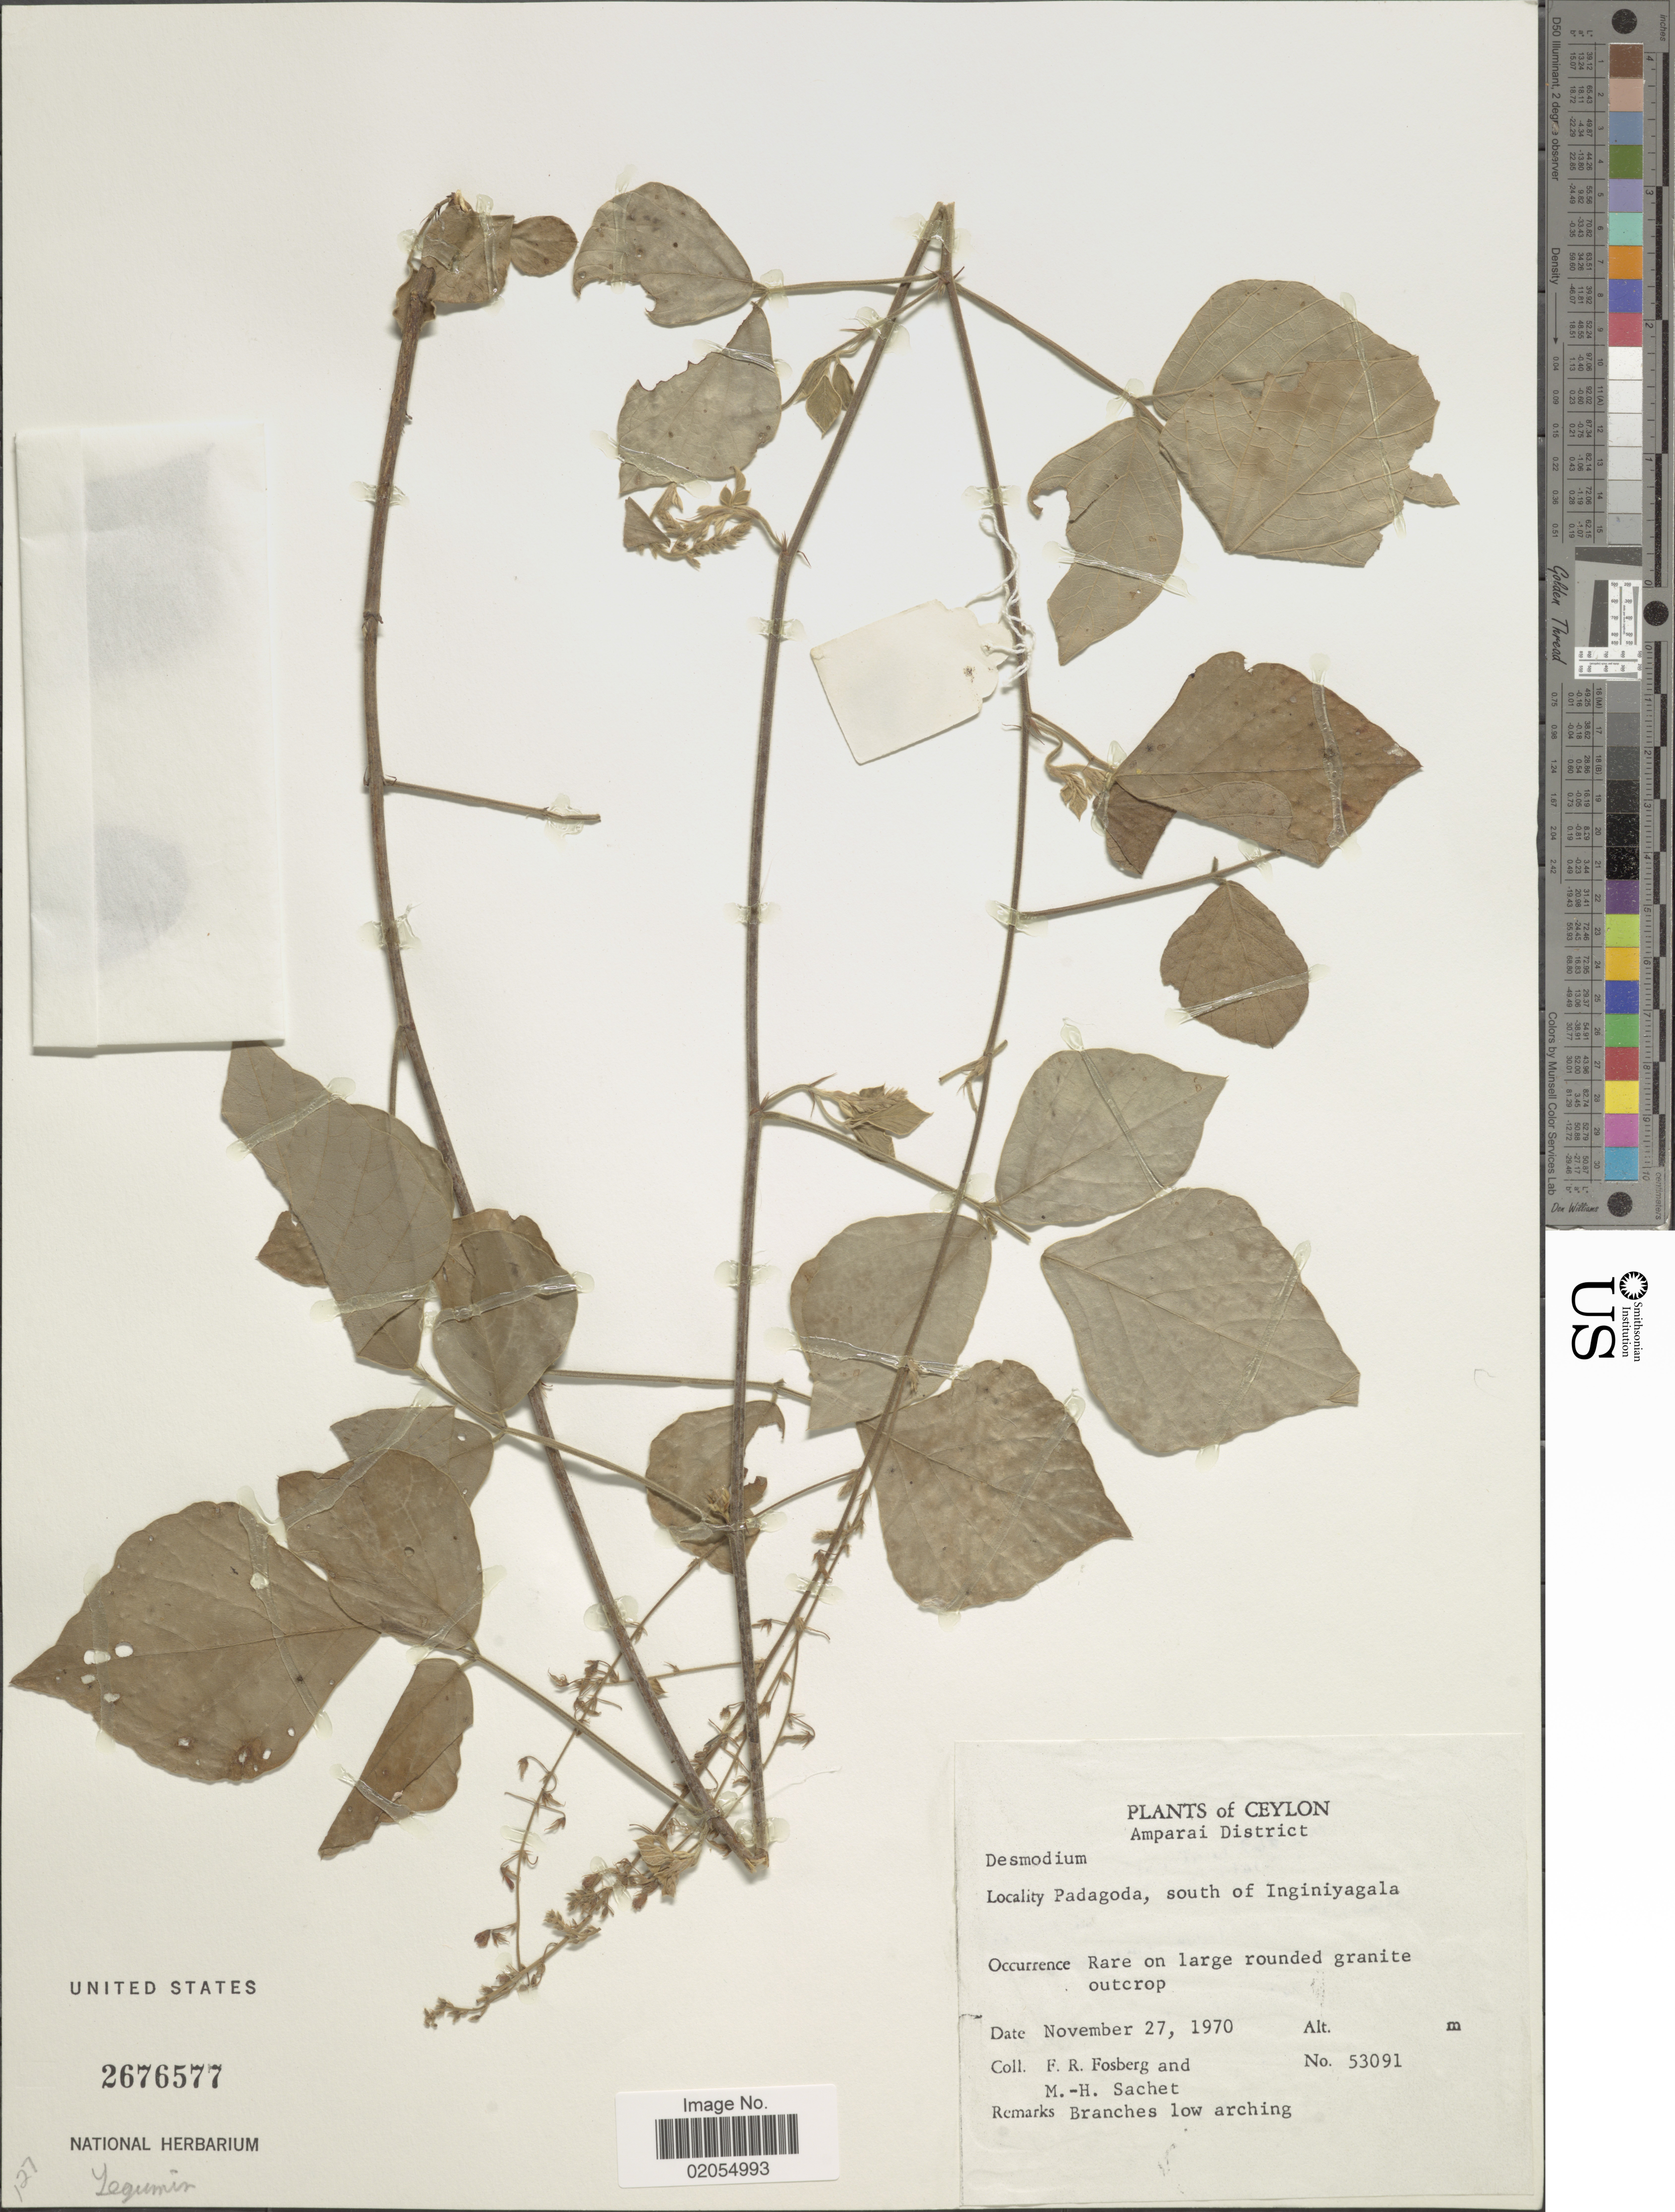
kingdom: Plantae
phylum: Tracheophyta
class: Magnoliopsida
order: Fabales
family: Fabaceae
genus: Desmodium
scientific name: Desmodium sp.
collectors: F. R. Fosberg & M.-H. Sachet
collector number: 53091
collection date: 1970-11-27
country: Sri Lanka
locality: Ceylon. Amparai District. Padagoda, south of Inginiyagala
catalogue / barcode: US 2676577